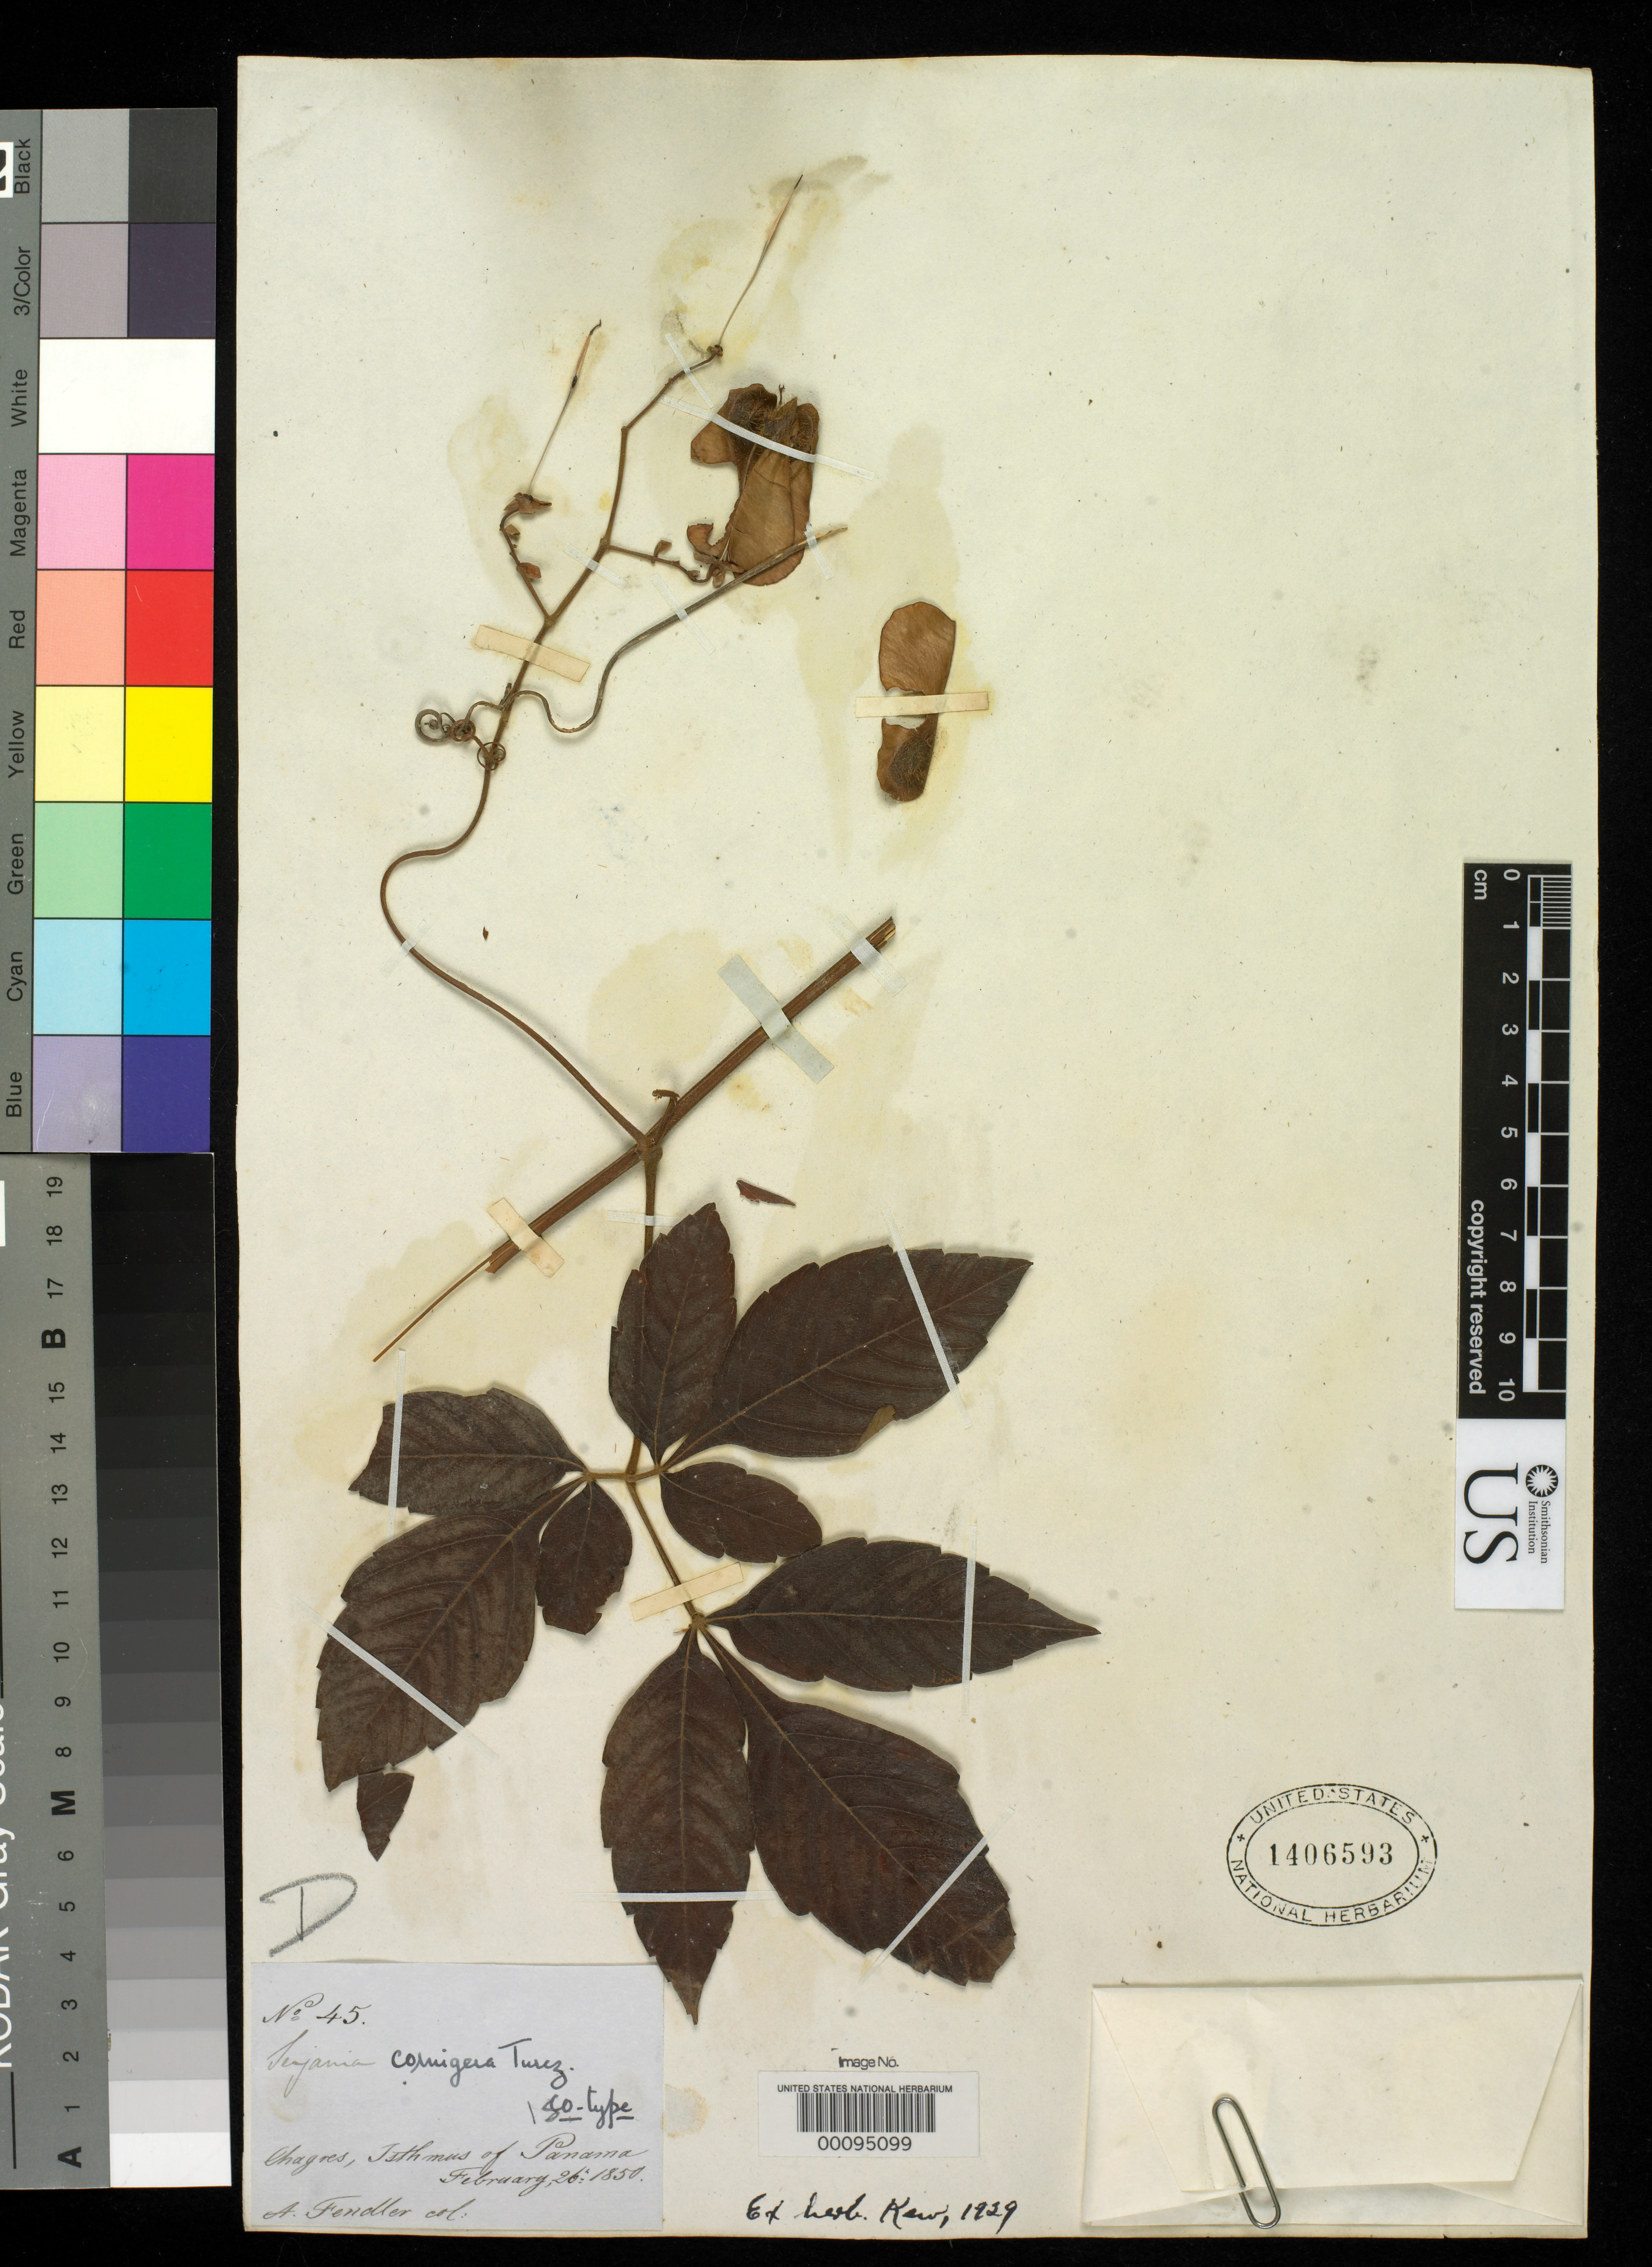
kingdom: Plantae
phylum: Tracheophyta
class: Magnoliopsida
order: Sapindales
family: Sapindaceae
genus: Serjania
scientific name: Serjania cornigera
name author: Turcz.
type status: Type Collection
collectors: A. Fendler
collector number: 45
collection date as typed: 26 Feb 1850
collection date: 1850-02-26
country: Panama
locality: Chagres.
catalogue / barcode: US 1406593